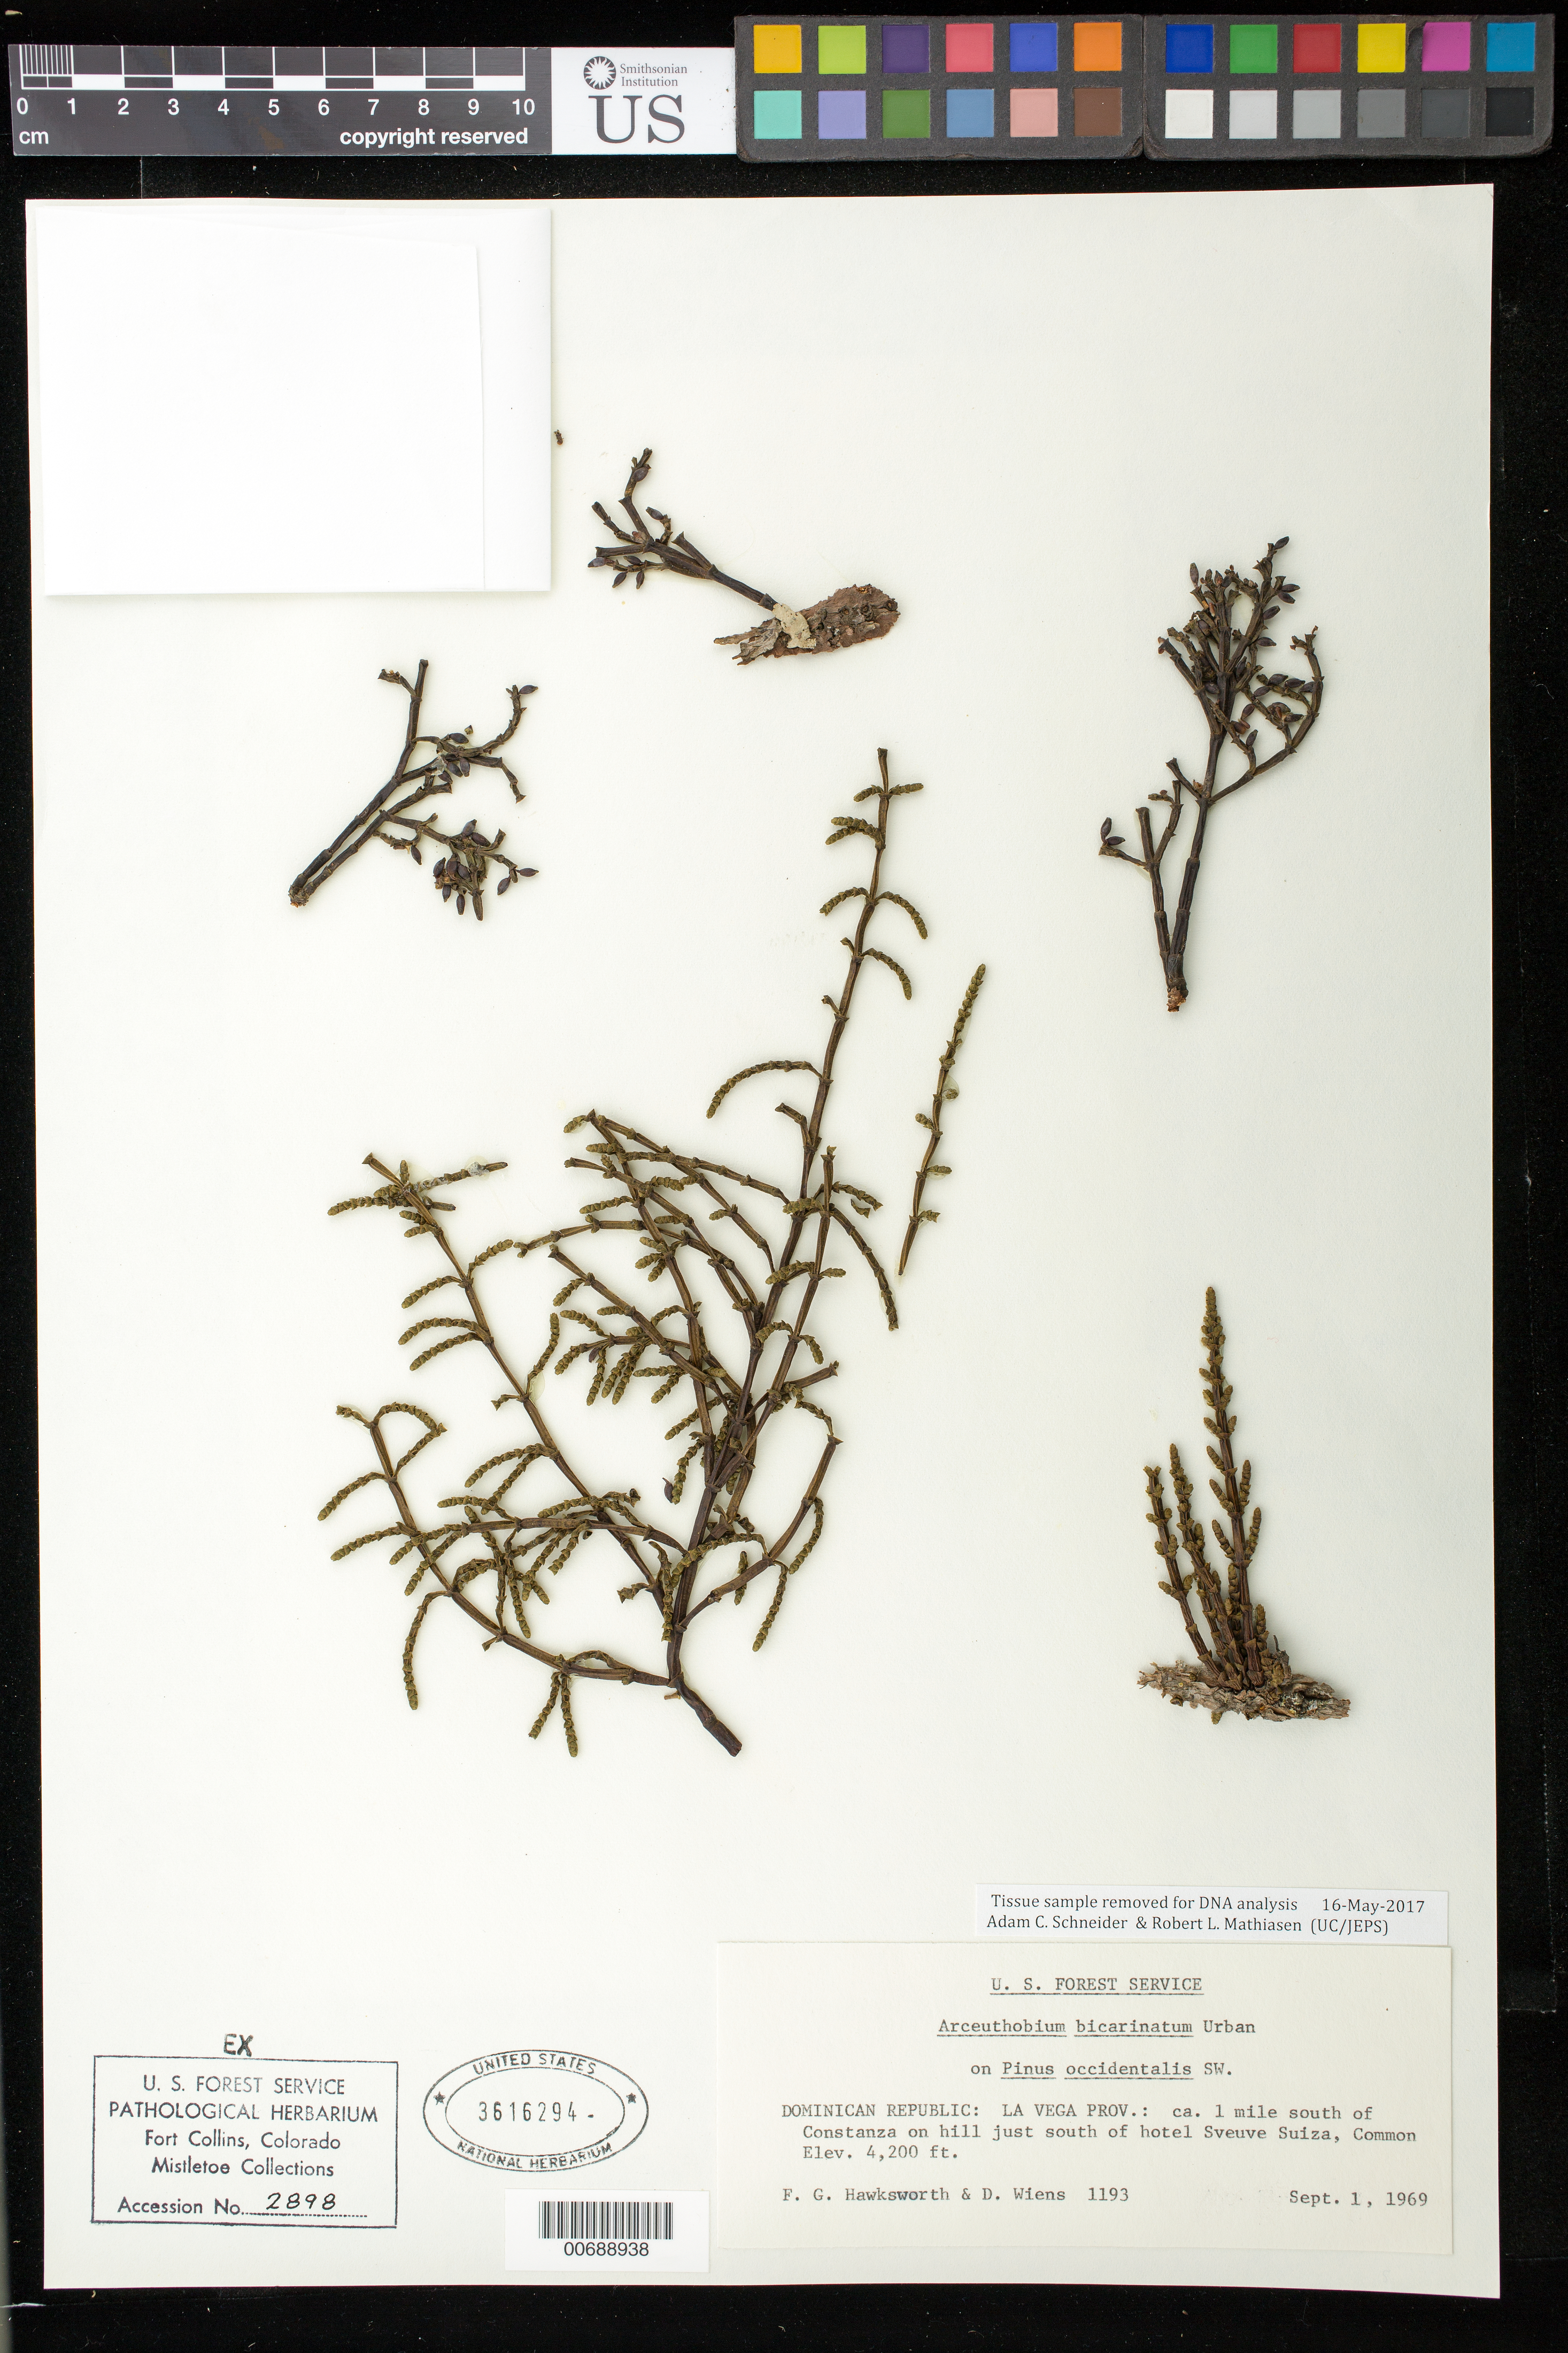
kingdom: Plantae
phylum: Tracheophyta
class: Magnoliopsida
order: Santalales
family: Viscaceae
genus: Arceuthobium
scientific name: Arceuthobium bicarinatum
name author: Urb.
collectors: F. G. Hawksworth & D. Wiens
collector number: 1193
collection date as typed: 1 Sep 1969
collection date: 1969-09-01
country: Dominican Republic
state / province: La Vega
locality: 1 mi. S of Constanza on hill just S of hotel, Sveuve Suiza.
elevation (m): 1280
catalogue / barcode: US 3616294-2